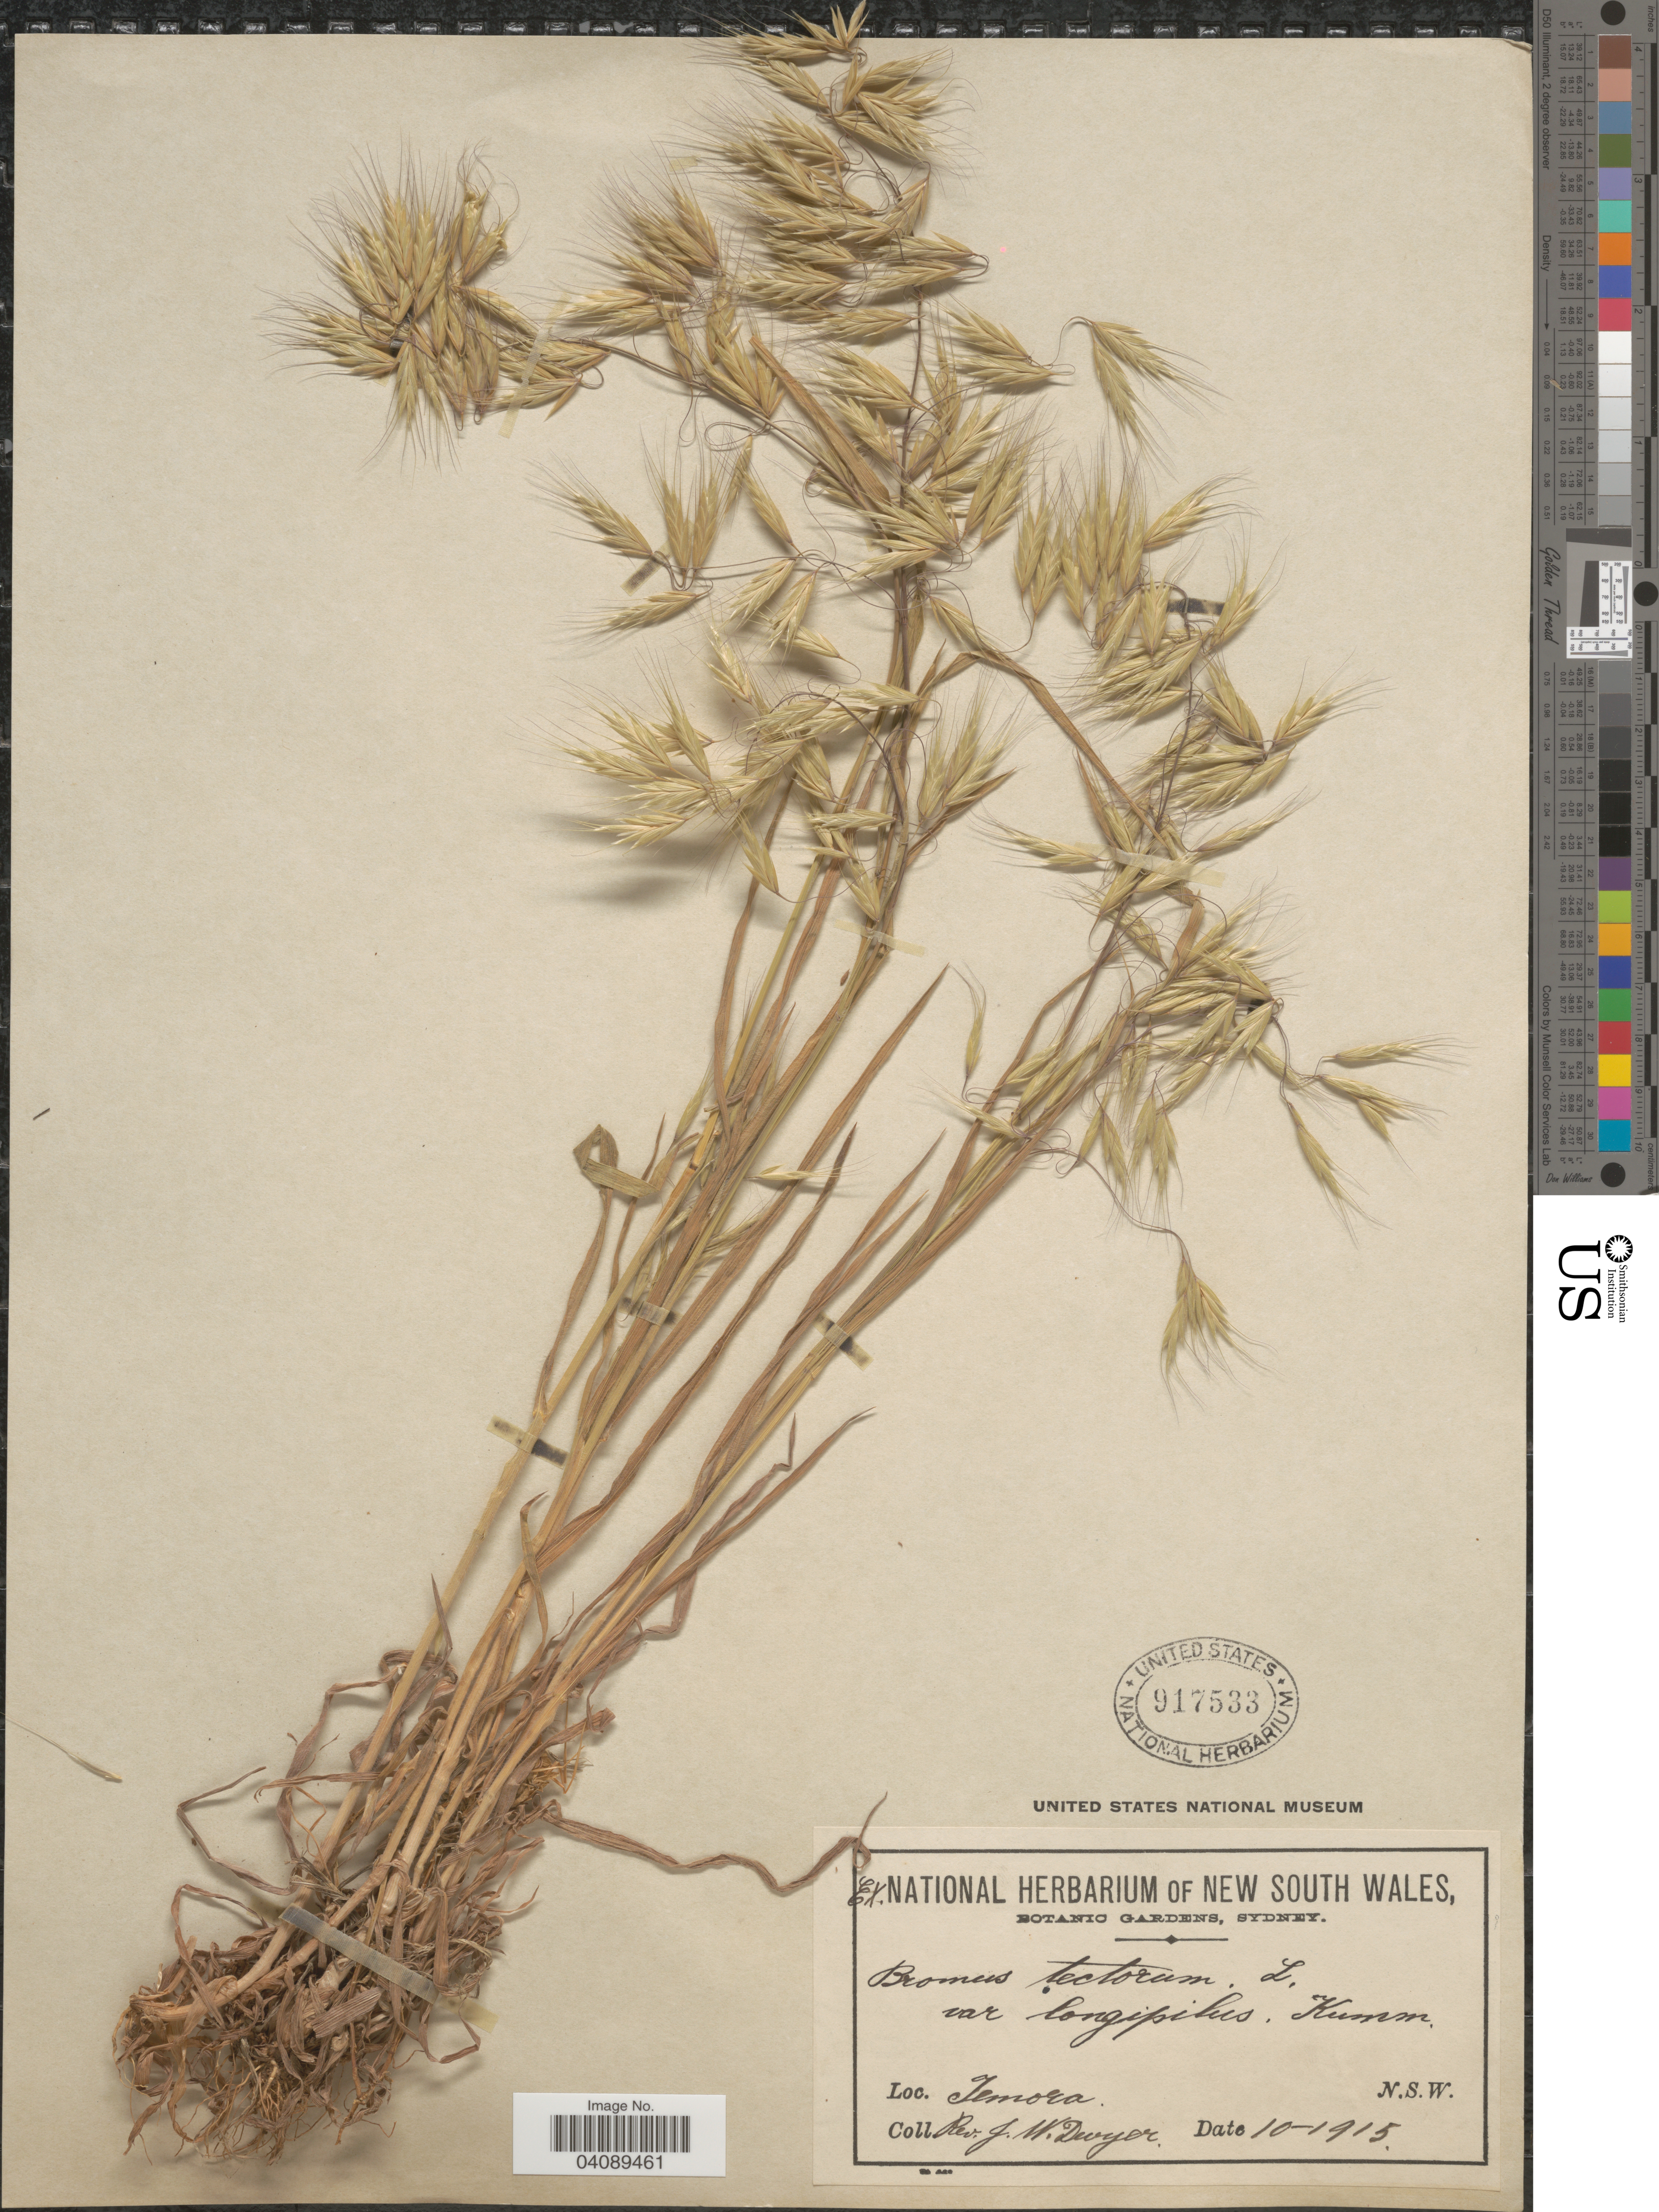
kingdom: Plantae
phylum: Tracheophyta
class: Liliopsida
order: Poales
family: Poaceae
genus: Bromus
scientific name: Bromus tectorum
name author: L.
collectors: J. Dwyer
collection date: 1915-10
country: Australia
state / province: New South Wales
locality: Temora.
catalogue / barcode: US 917533